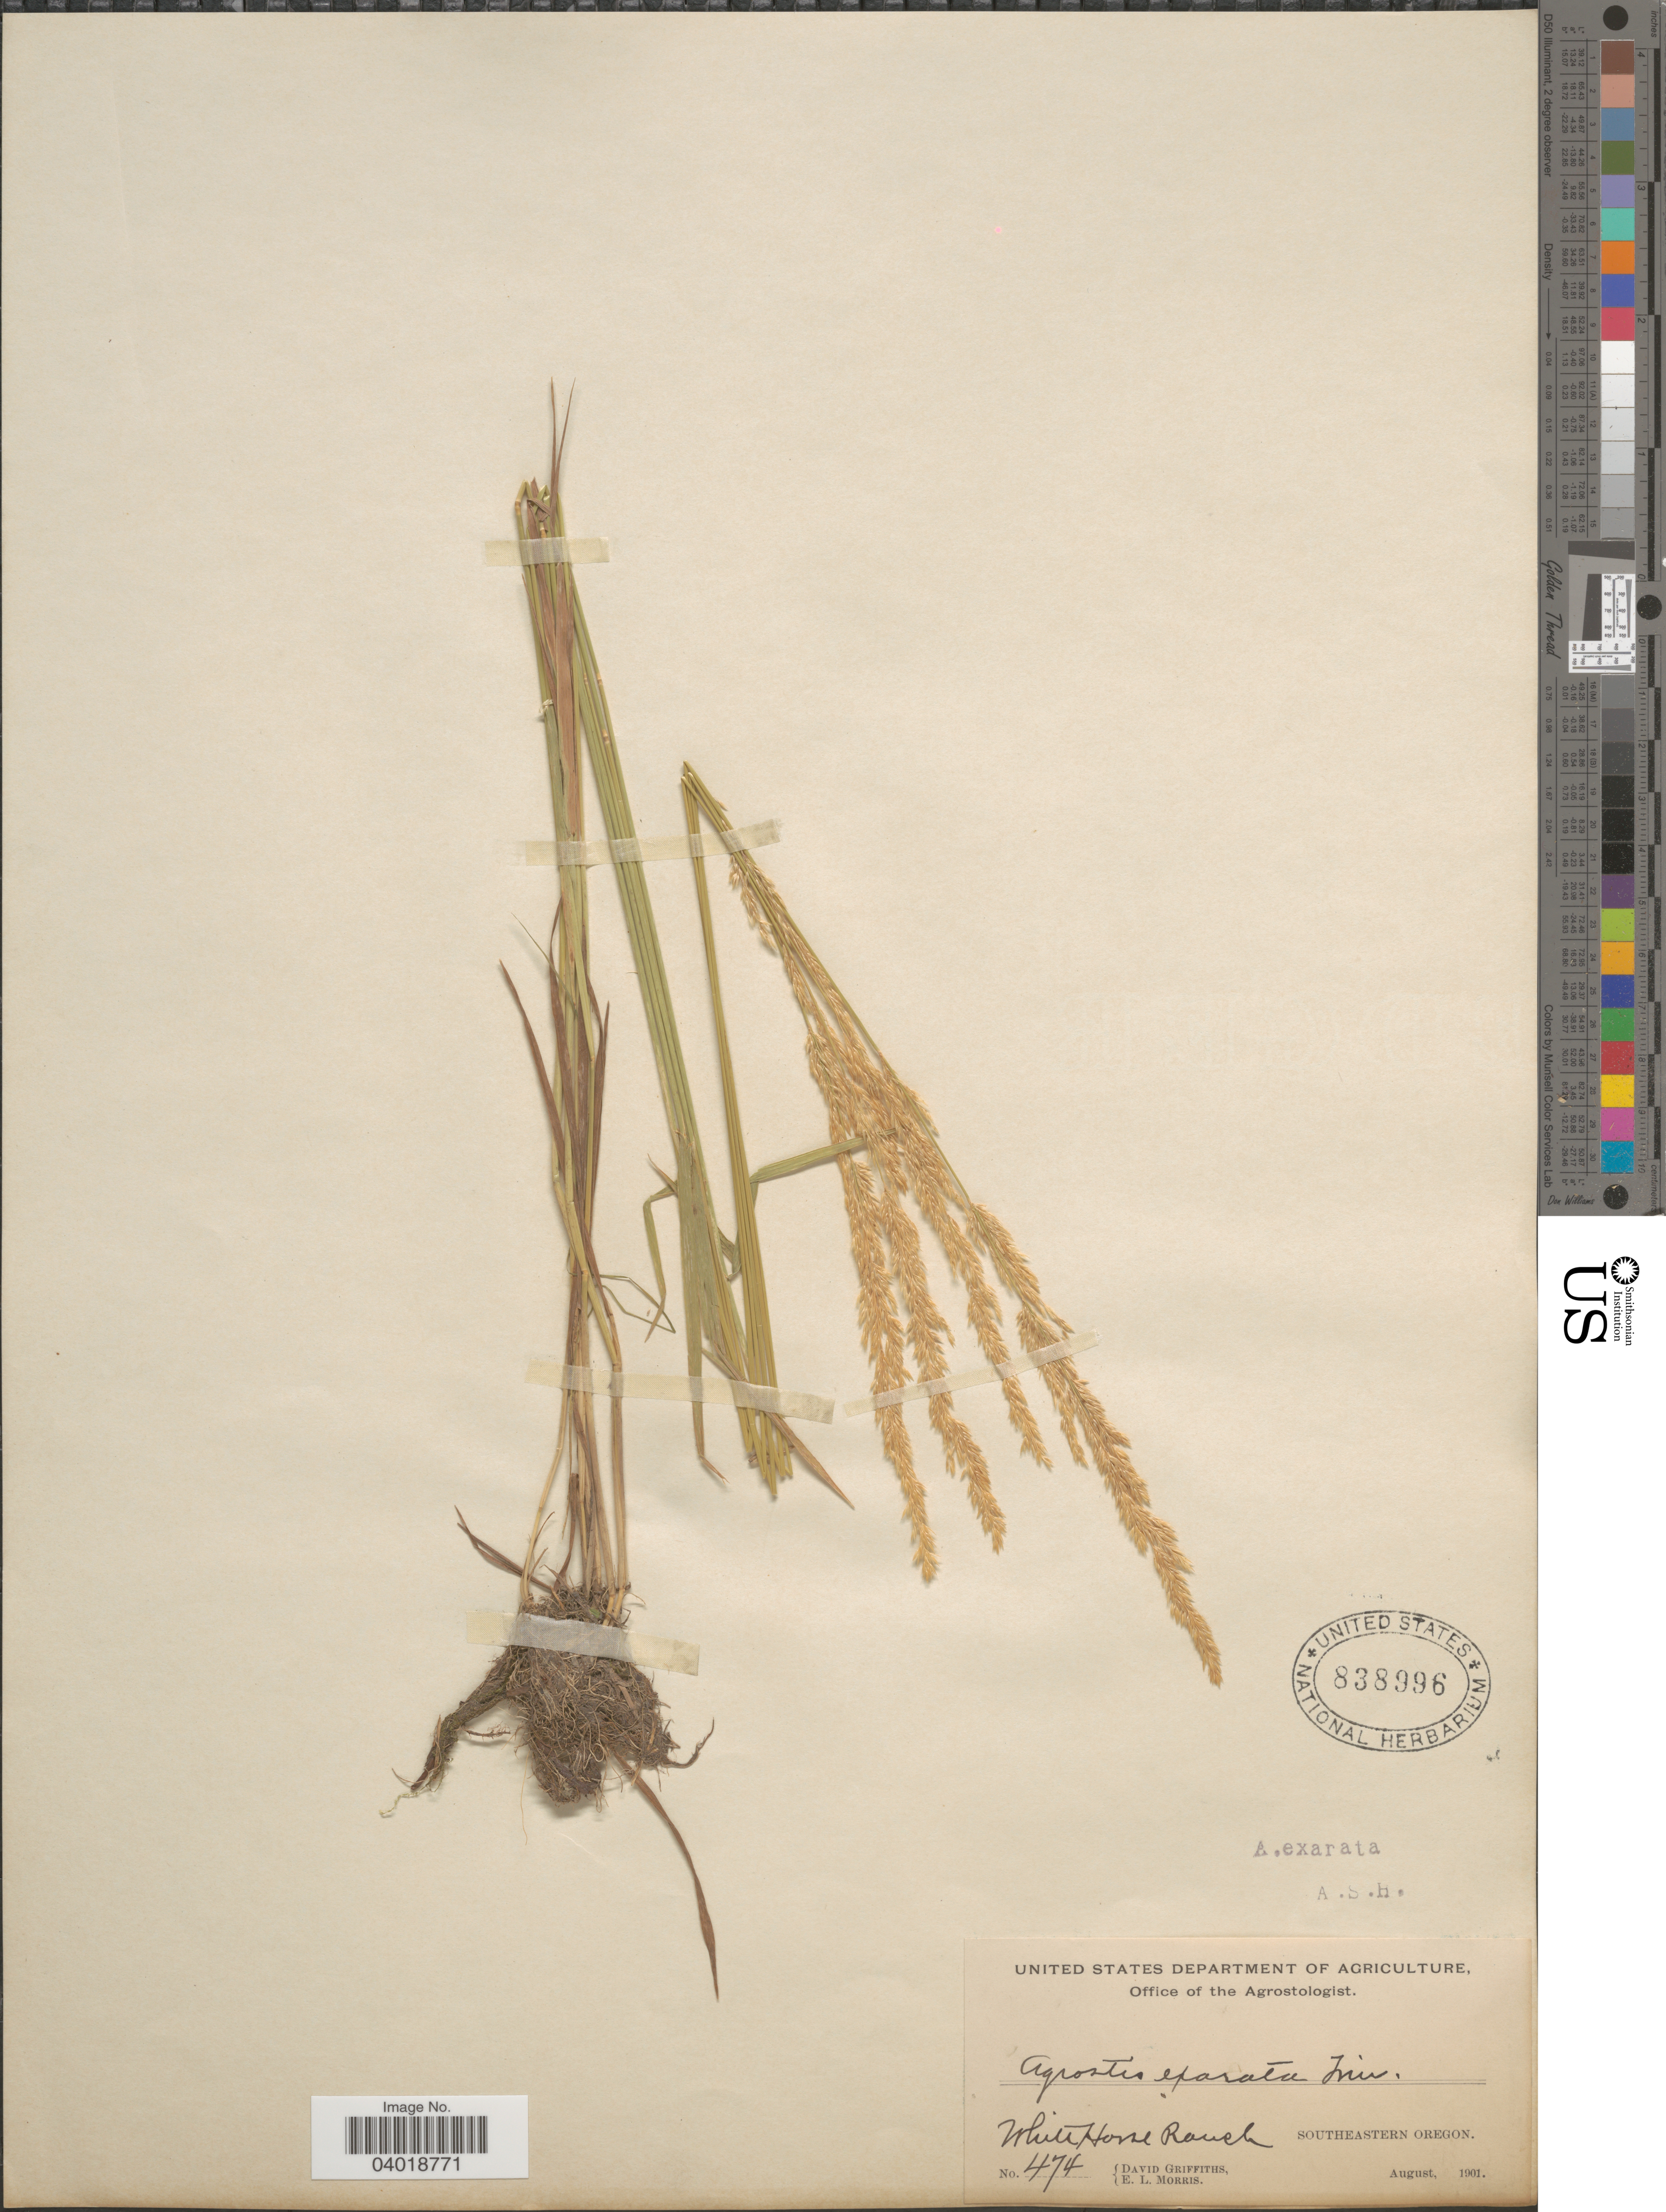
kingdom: Plantae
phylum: Tracheophyta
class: Liliopsida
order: Poales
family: Poaceae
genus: Agrostis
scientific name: Agrostis exarata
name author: Trin.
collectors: D. Griffiths & E. Morris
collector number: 474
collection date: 1901-08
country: United States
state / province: Oregon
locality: White Horse Ranch. Southeastern Oregon.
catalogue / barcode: US 838996